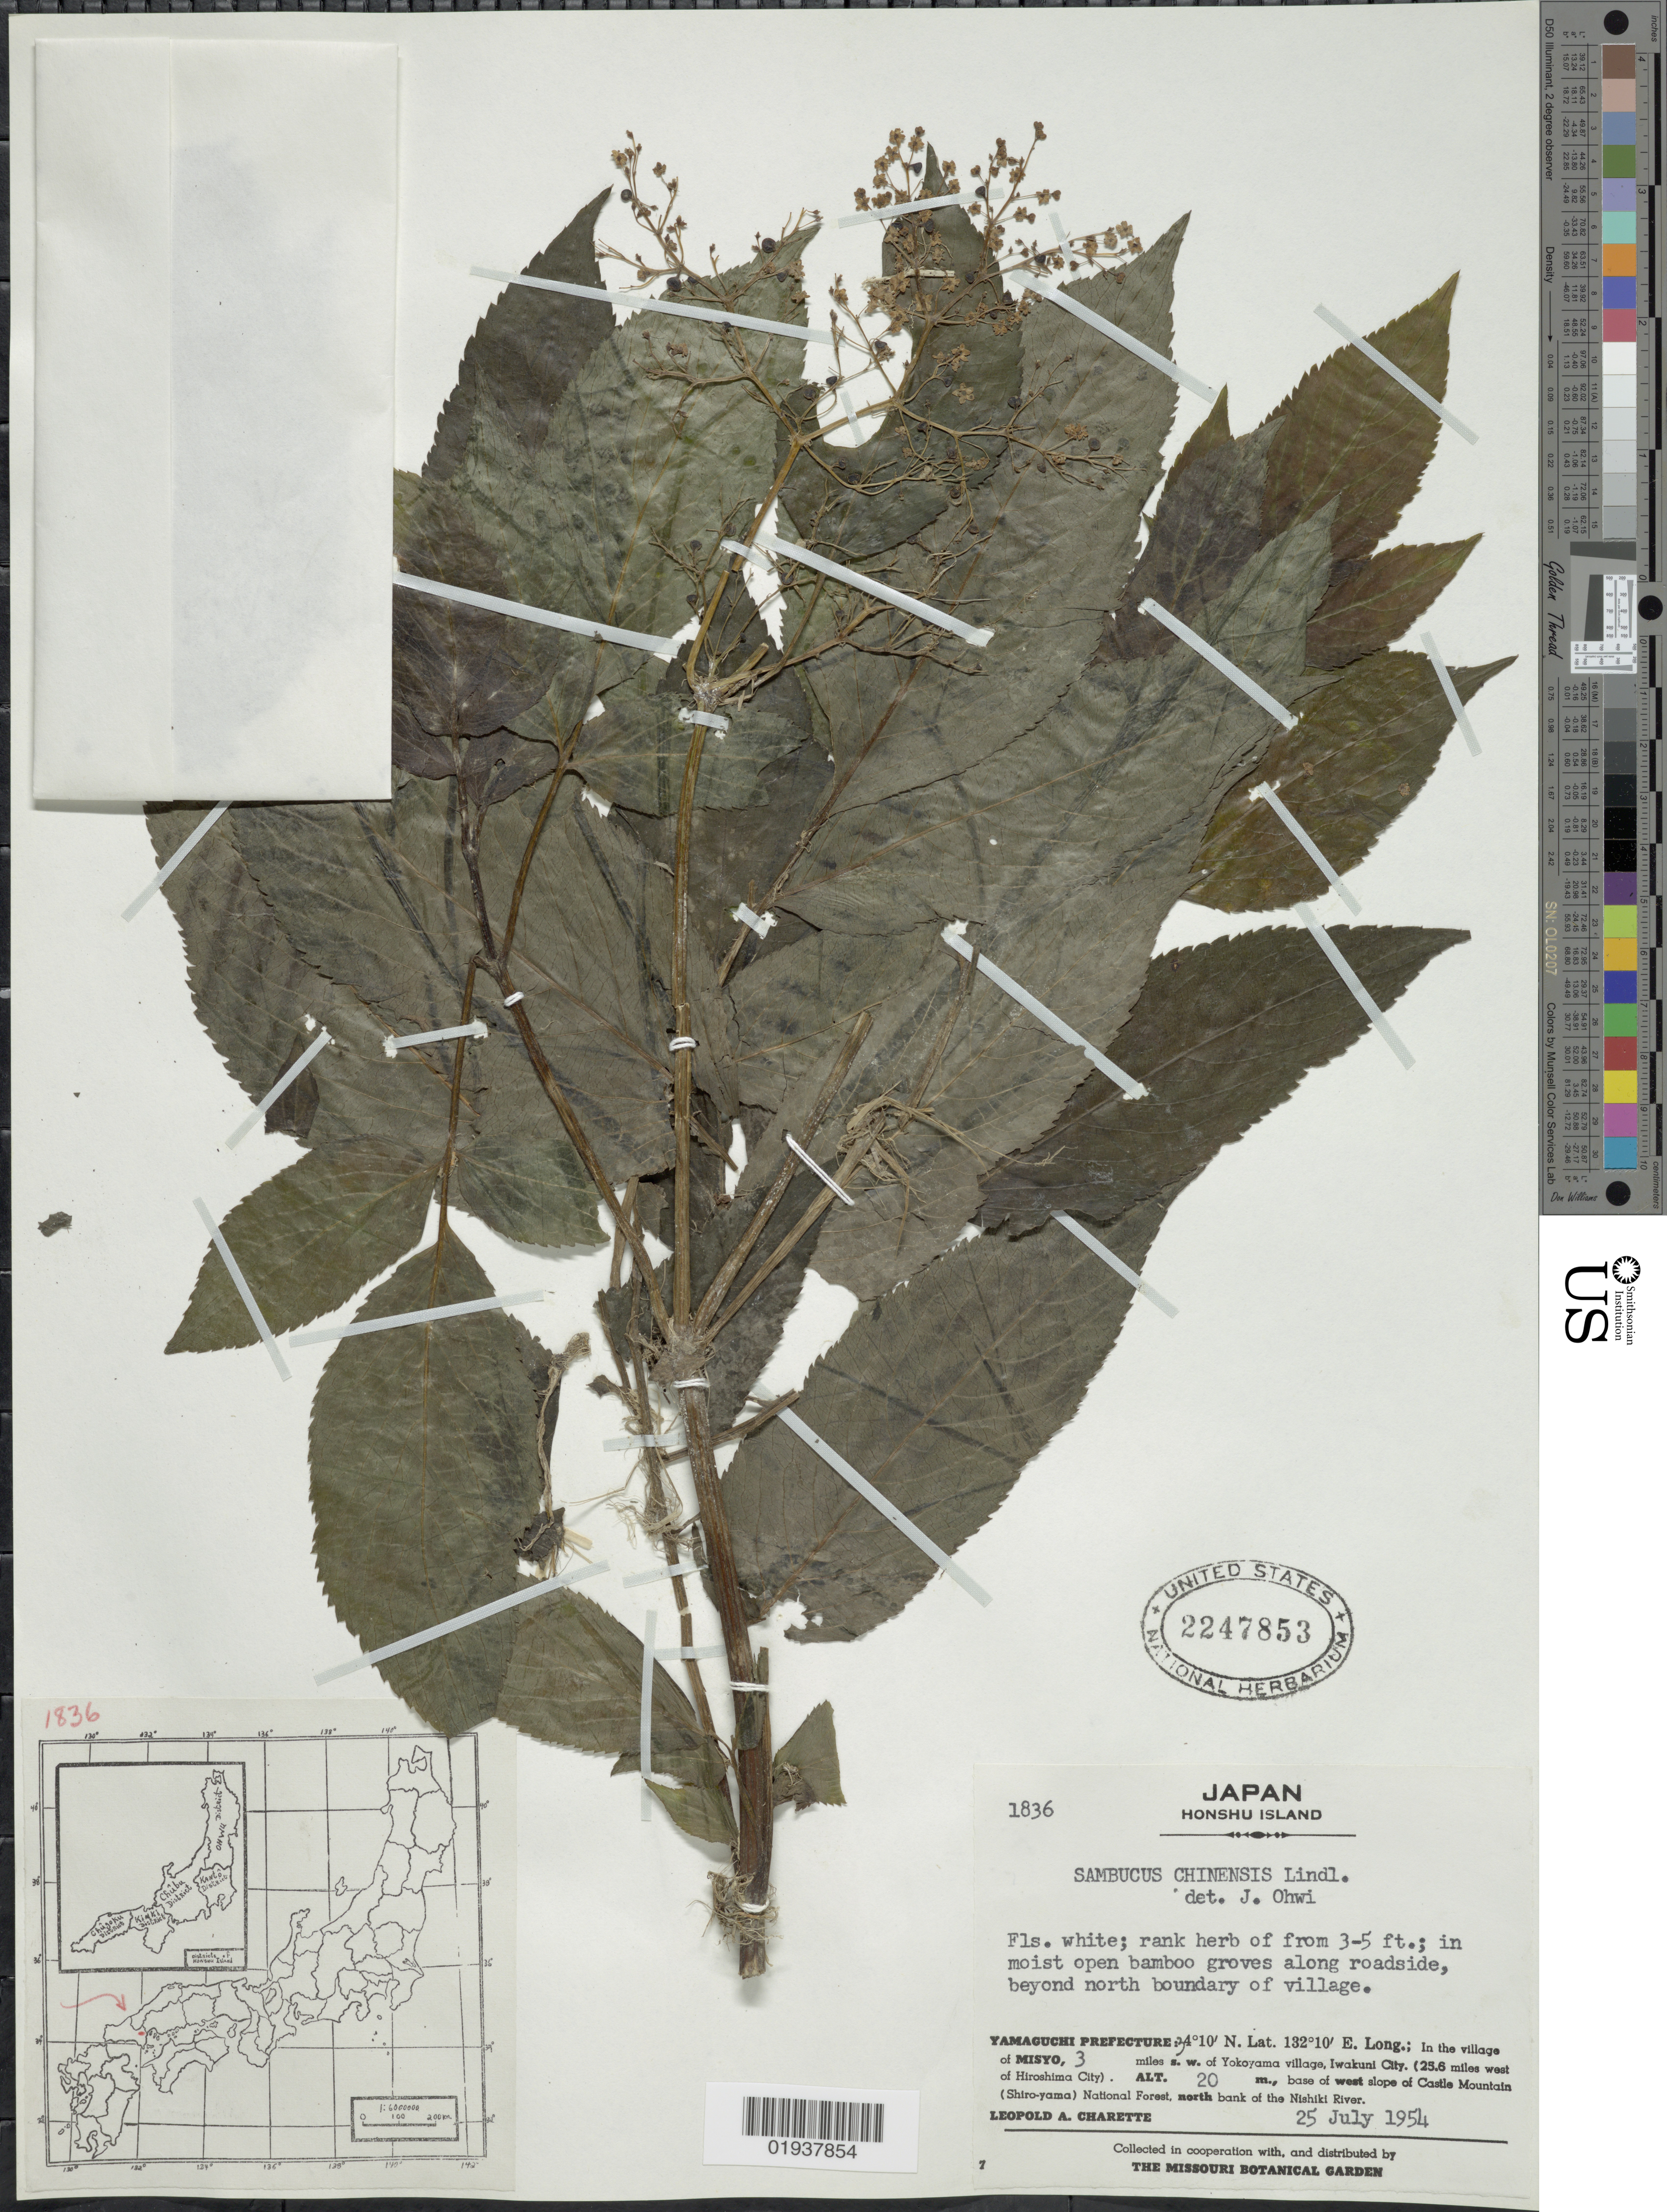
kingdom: Plantae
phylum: Tracheophyta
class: Magnoliopsida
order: Dipsacales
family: Viburnaceae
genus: Sambucus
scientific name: Sambucus javanica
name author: Blume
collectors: L. A. Charette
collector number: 1836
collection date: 1954-07-25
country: Japan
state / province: Yamaguti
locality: Honshu Island. Yamaguchi Prefecture: In the village of Misyo, 3 miles s. w. of Yokoyama village, Iwakuni City. (25.6 miles west of Hiroshima City)., base of west slope of Castle Mountain (Shiro-yama) National Forest, north bank of the Nishiki River.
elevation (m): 20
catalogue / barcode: US 2247853